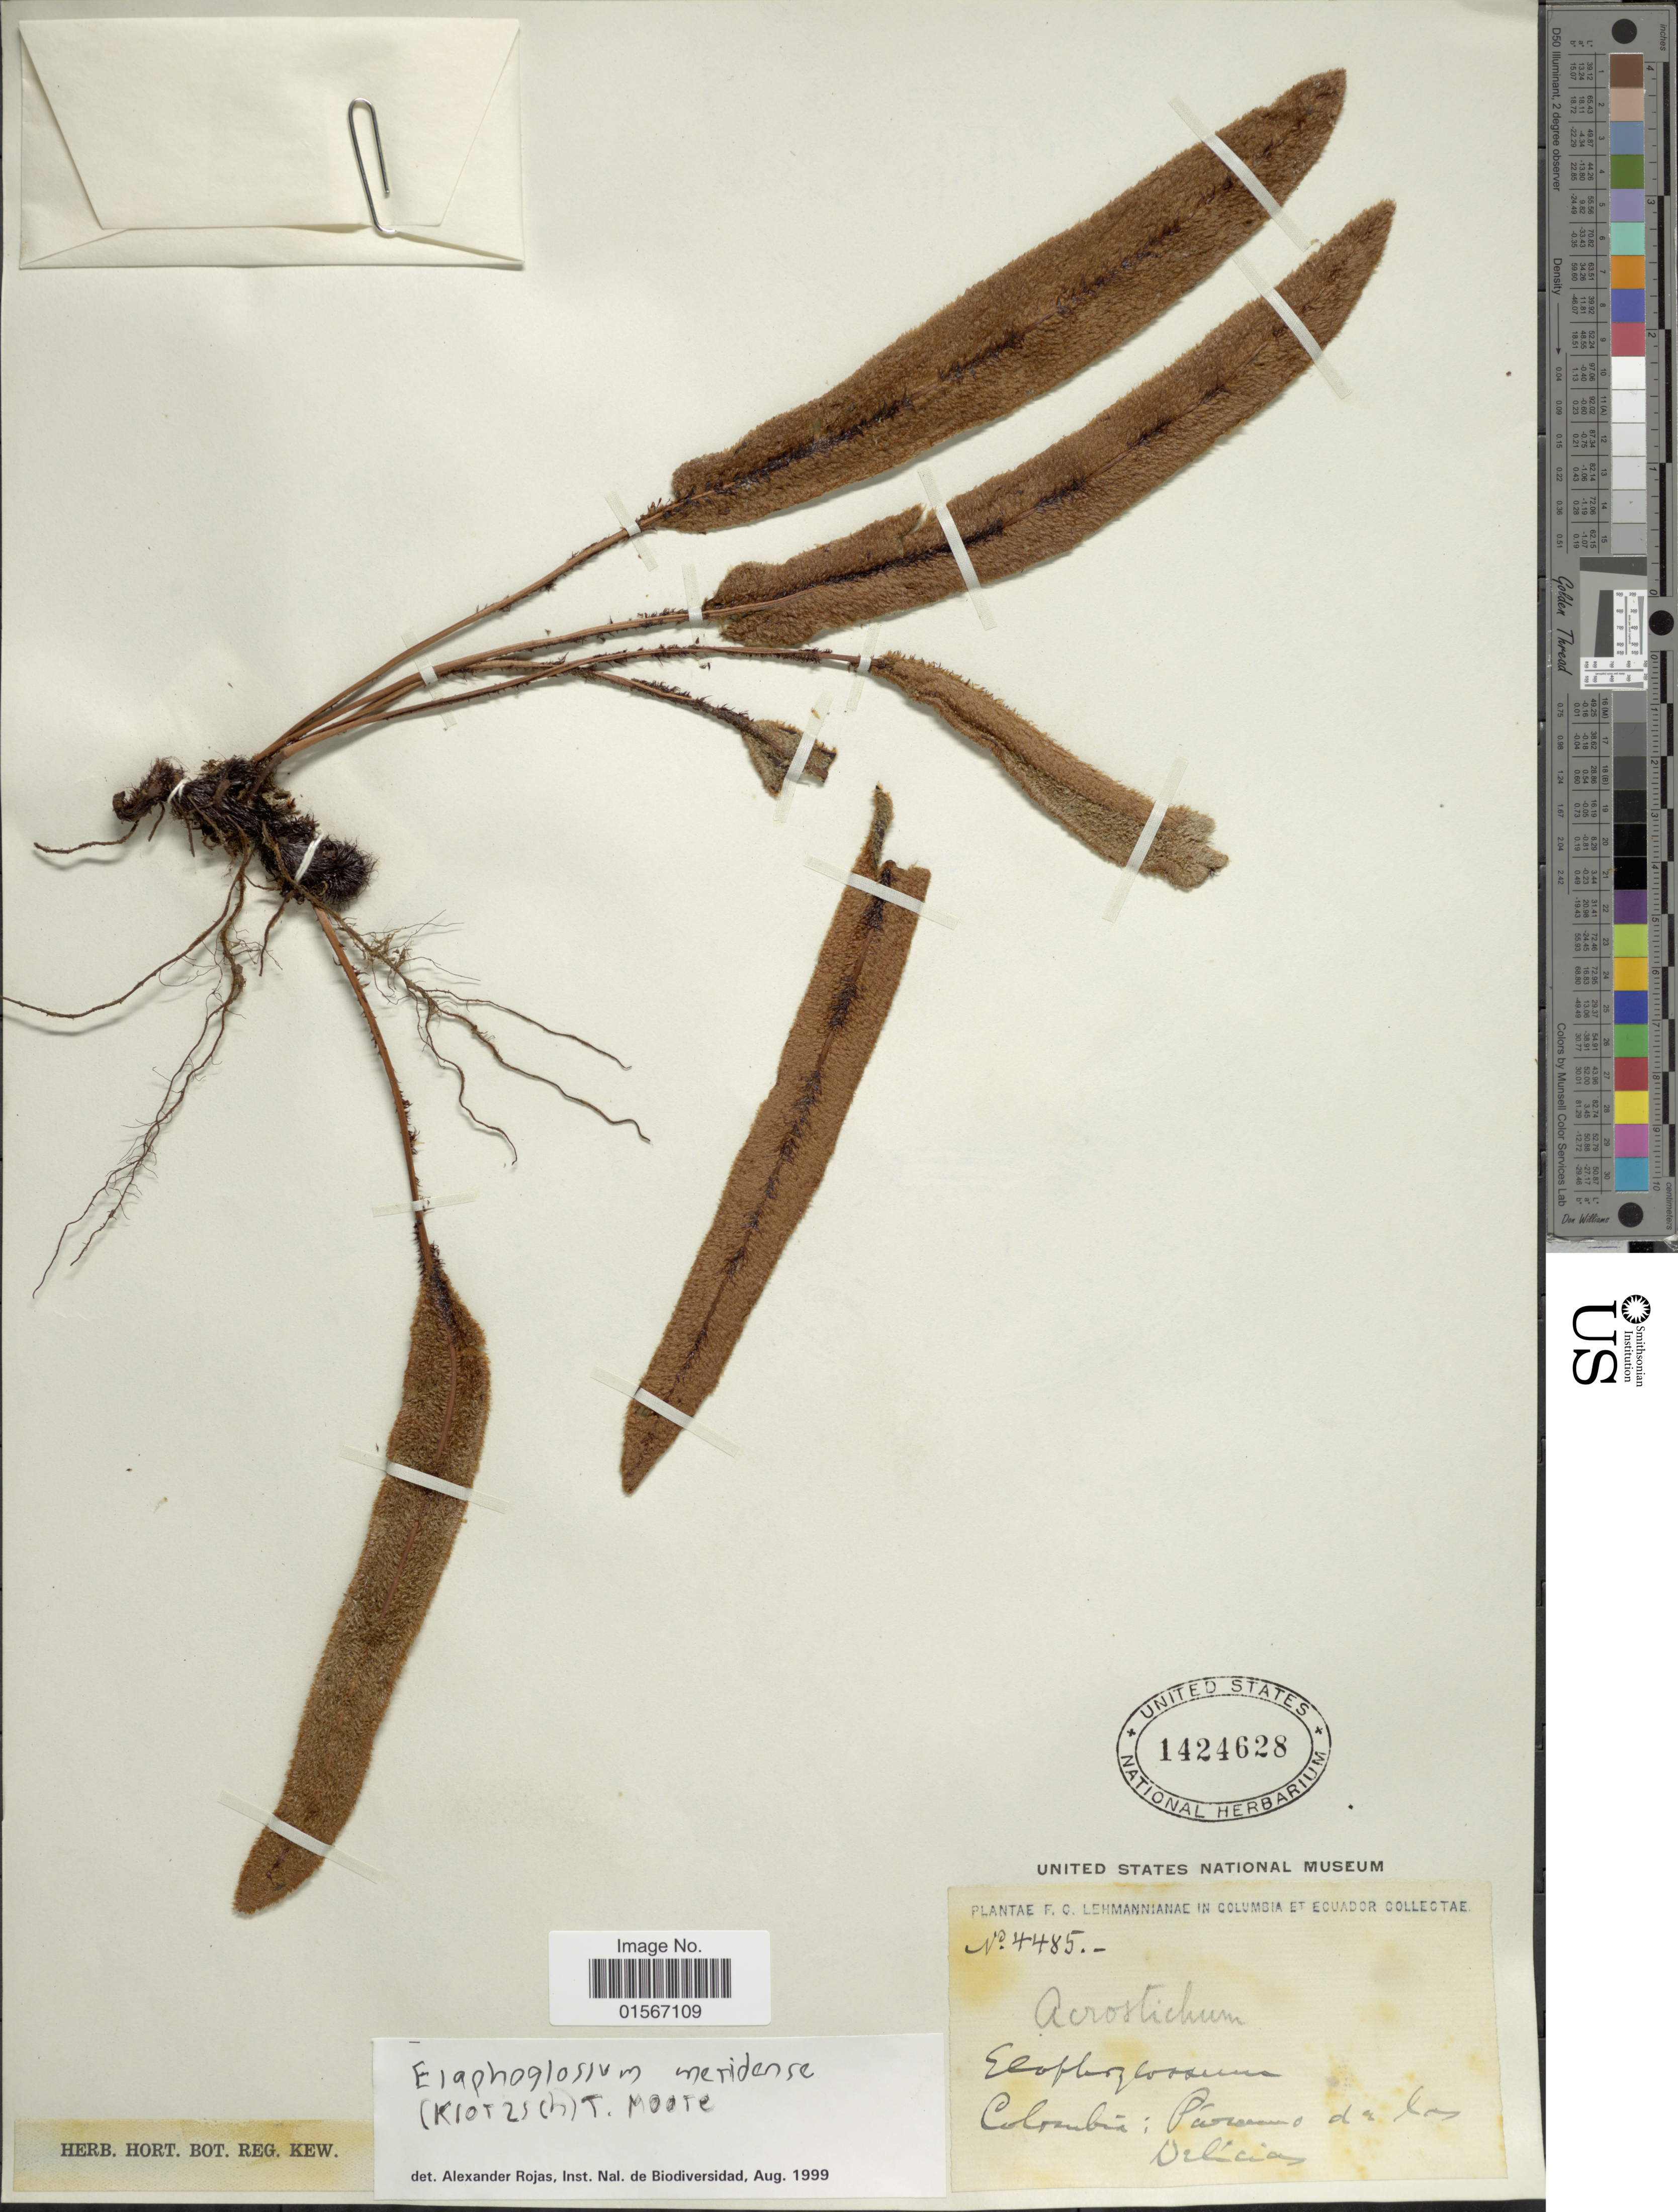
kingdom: Plantae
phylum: Tracheophyta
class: Polypodiopsida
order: Polypodiales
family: Dryopteridaceae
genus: Elaphoglossum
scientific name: Elaphoglossum meridense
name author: (Klotzsch) T. Moore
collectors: F. C. Lehmann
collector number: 4485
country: Colombia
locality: Páramo de las Delicas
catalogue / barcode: US 1424628